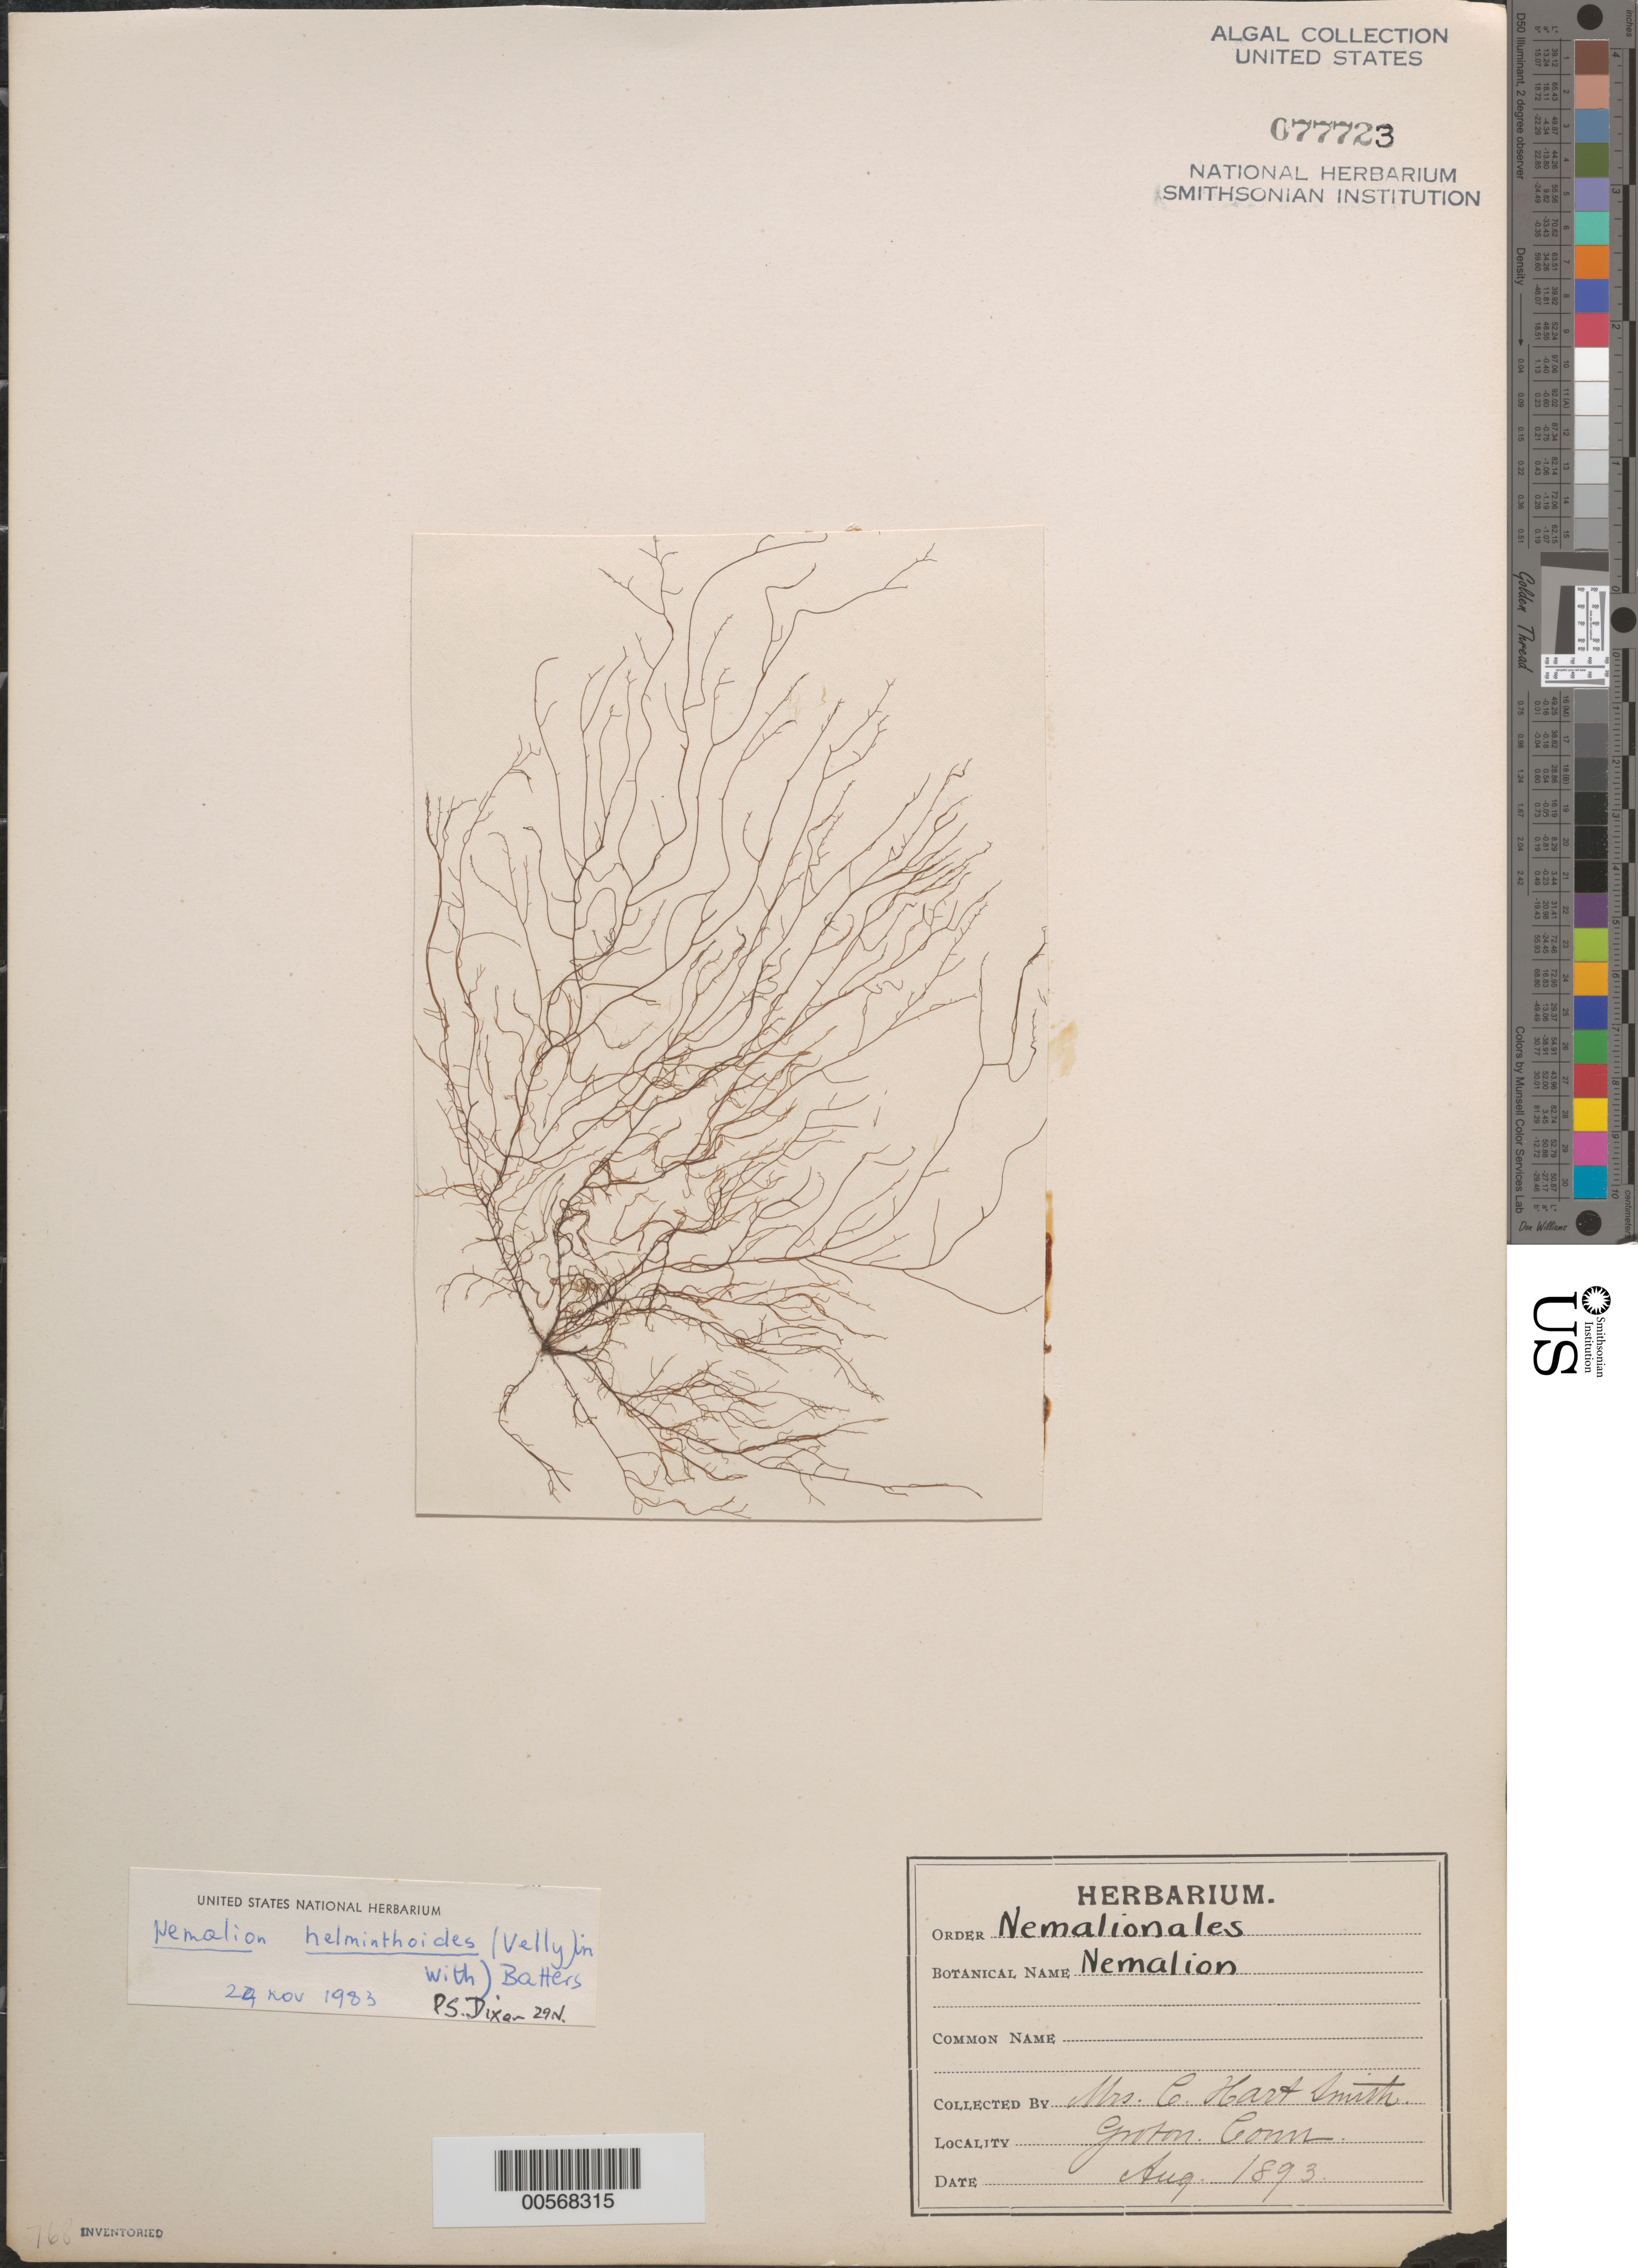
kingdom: Plantae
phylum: Rhodophyta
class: Florideophyceae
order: Nemaliales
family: Nemaliaceae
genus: Nemalion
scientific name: Nemalion multifidum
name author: (Lyngb.) Chauvin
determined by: Algae name updating Project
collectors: C. H. Smith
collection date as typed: Aug 1893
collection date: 1893-08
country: United States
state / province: Connecticut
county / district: New London County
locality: Groton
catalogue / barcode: US 77723